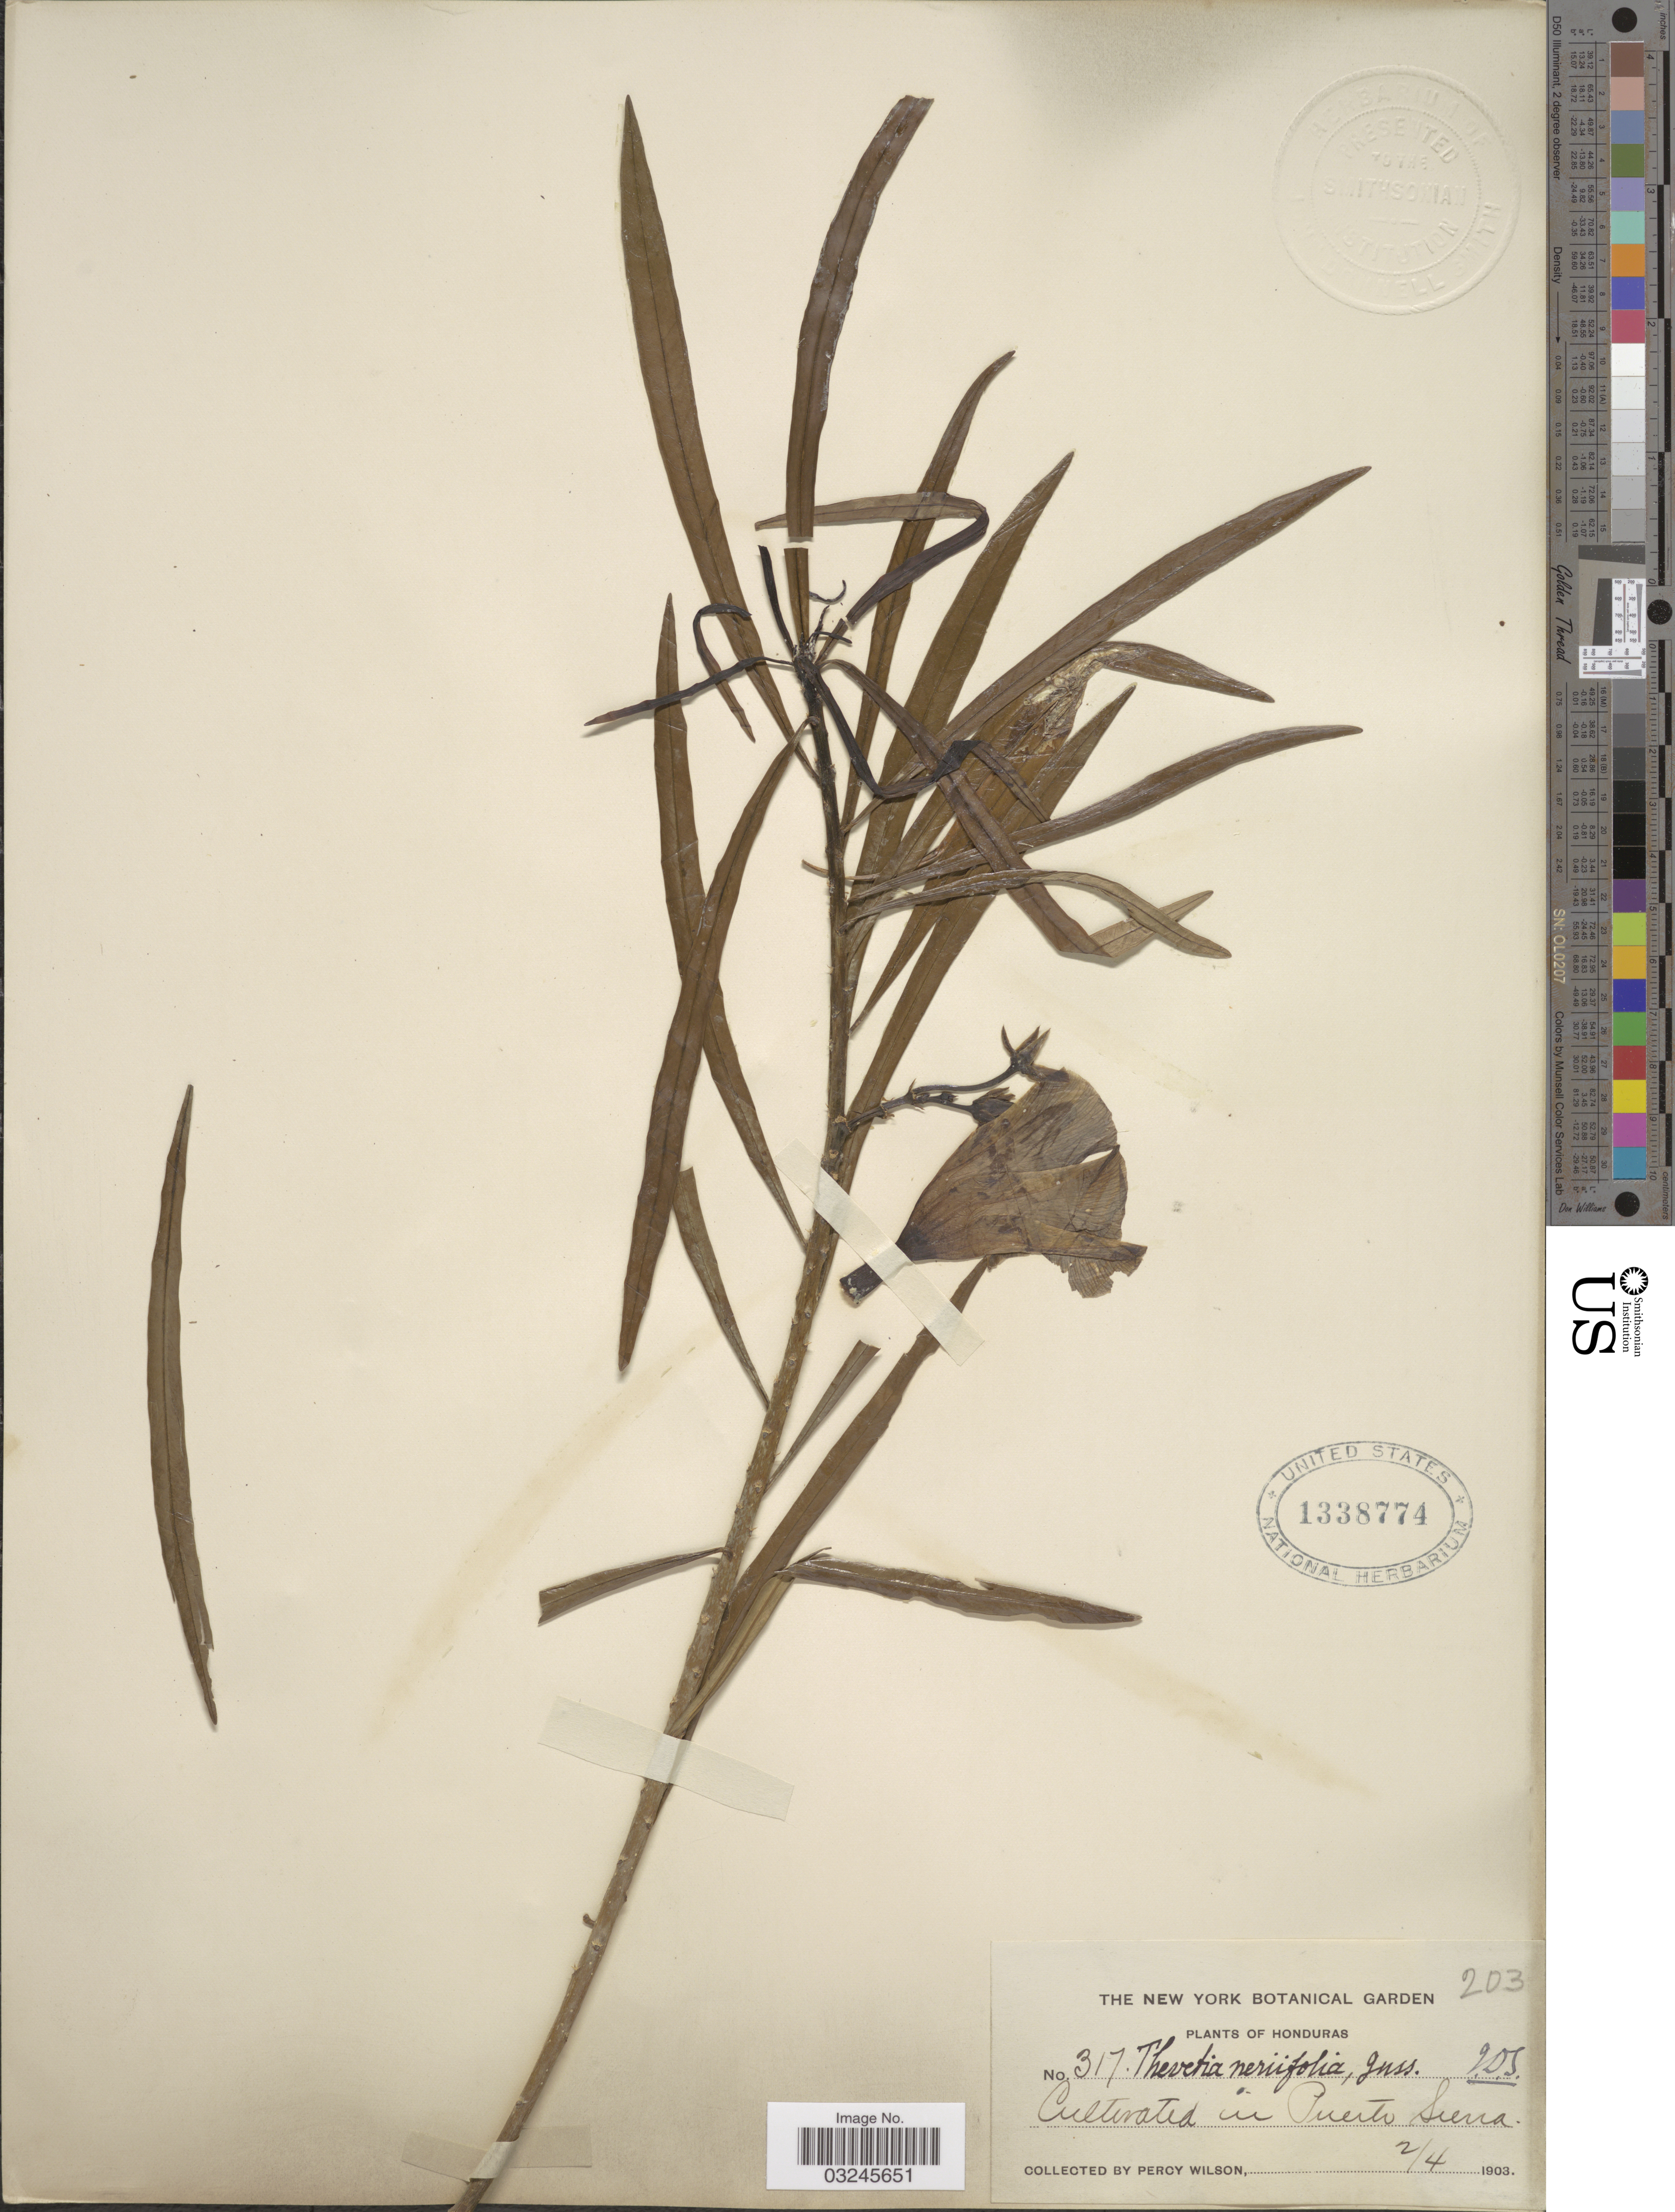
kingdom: Plantae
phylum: Tracheophyta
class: Magnoliopsida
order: Gentianales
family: Apocynaceae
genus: Thevetia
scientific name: Thevetia peruviana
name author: (Pers.) K. Schum.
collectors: P. Wilson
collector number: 317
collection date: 1903-04-02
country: Honduras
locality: Cultivated in Puerto Sierra.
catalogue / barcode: US 1338774